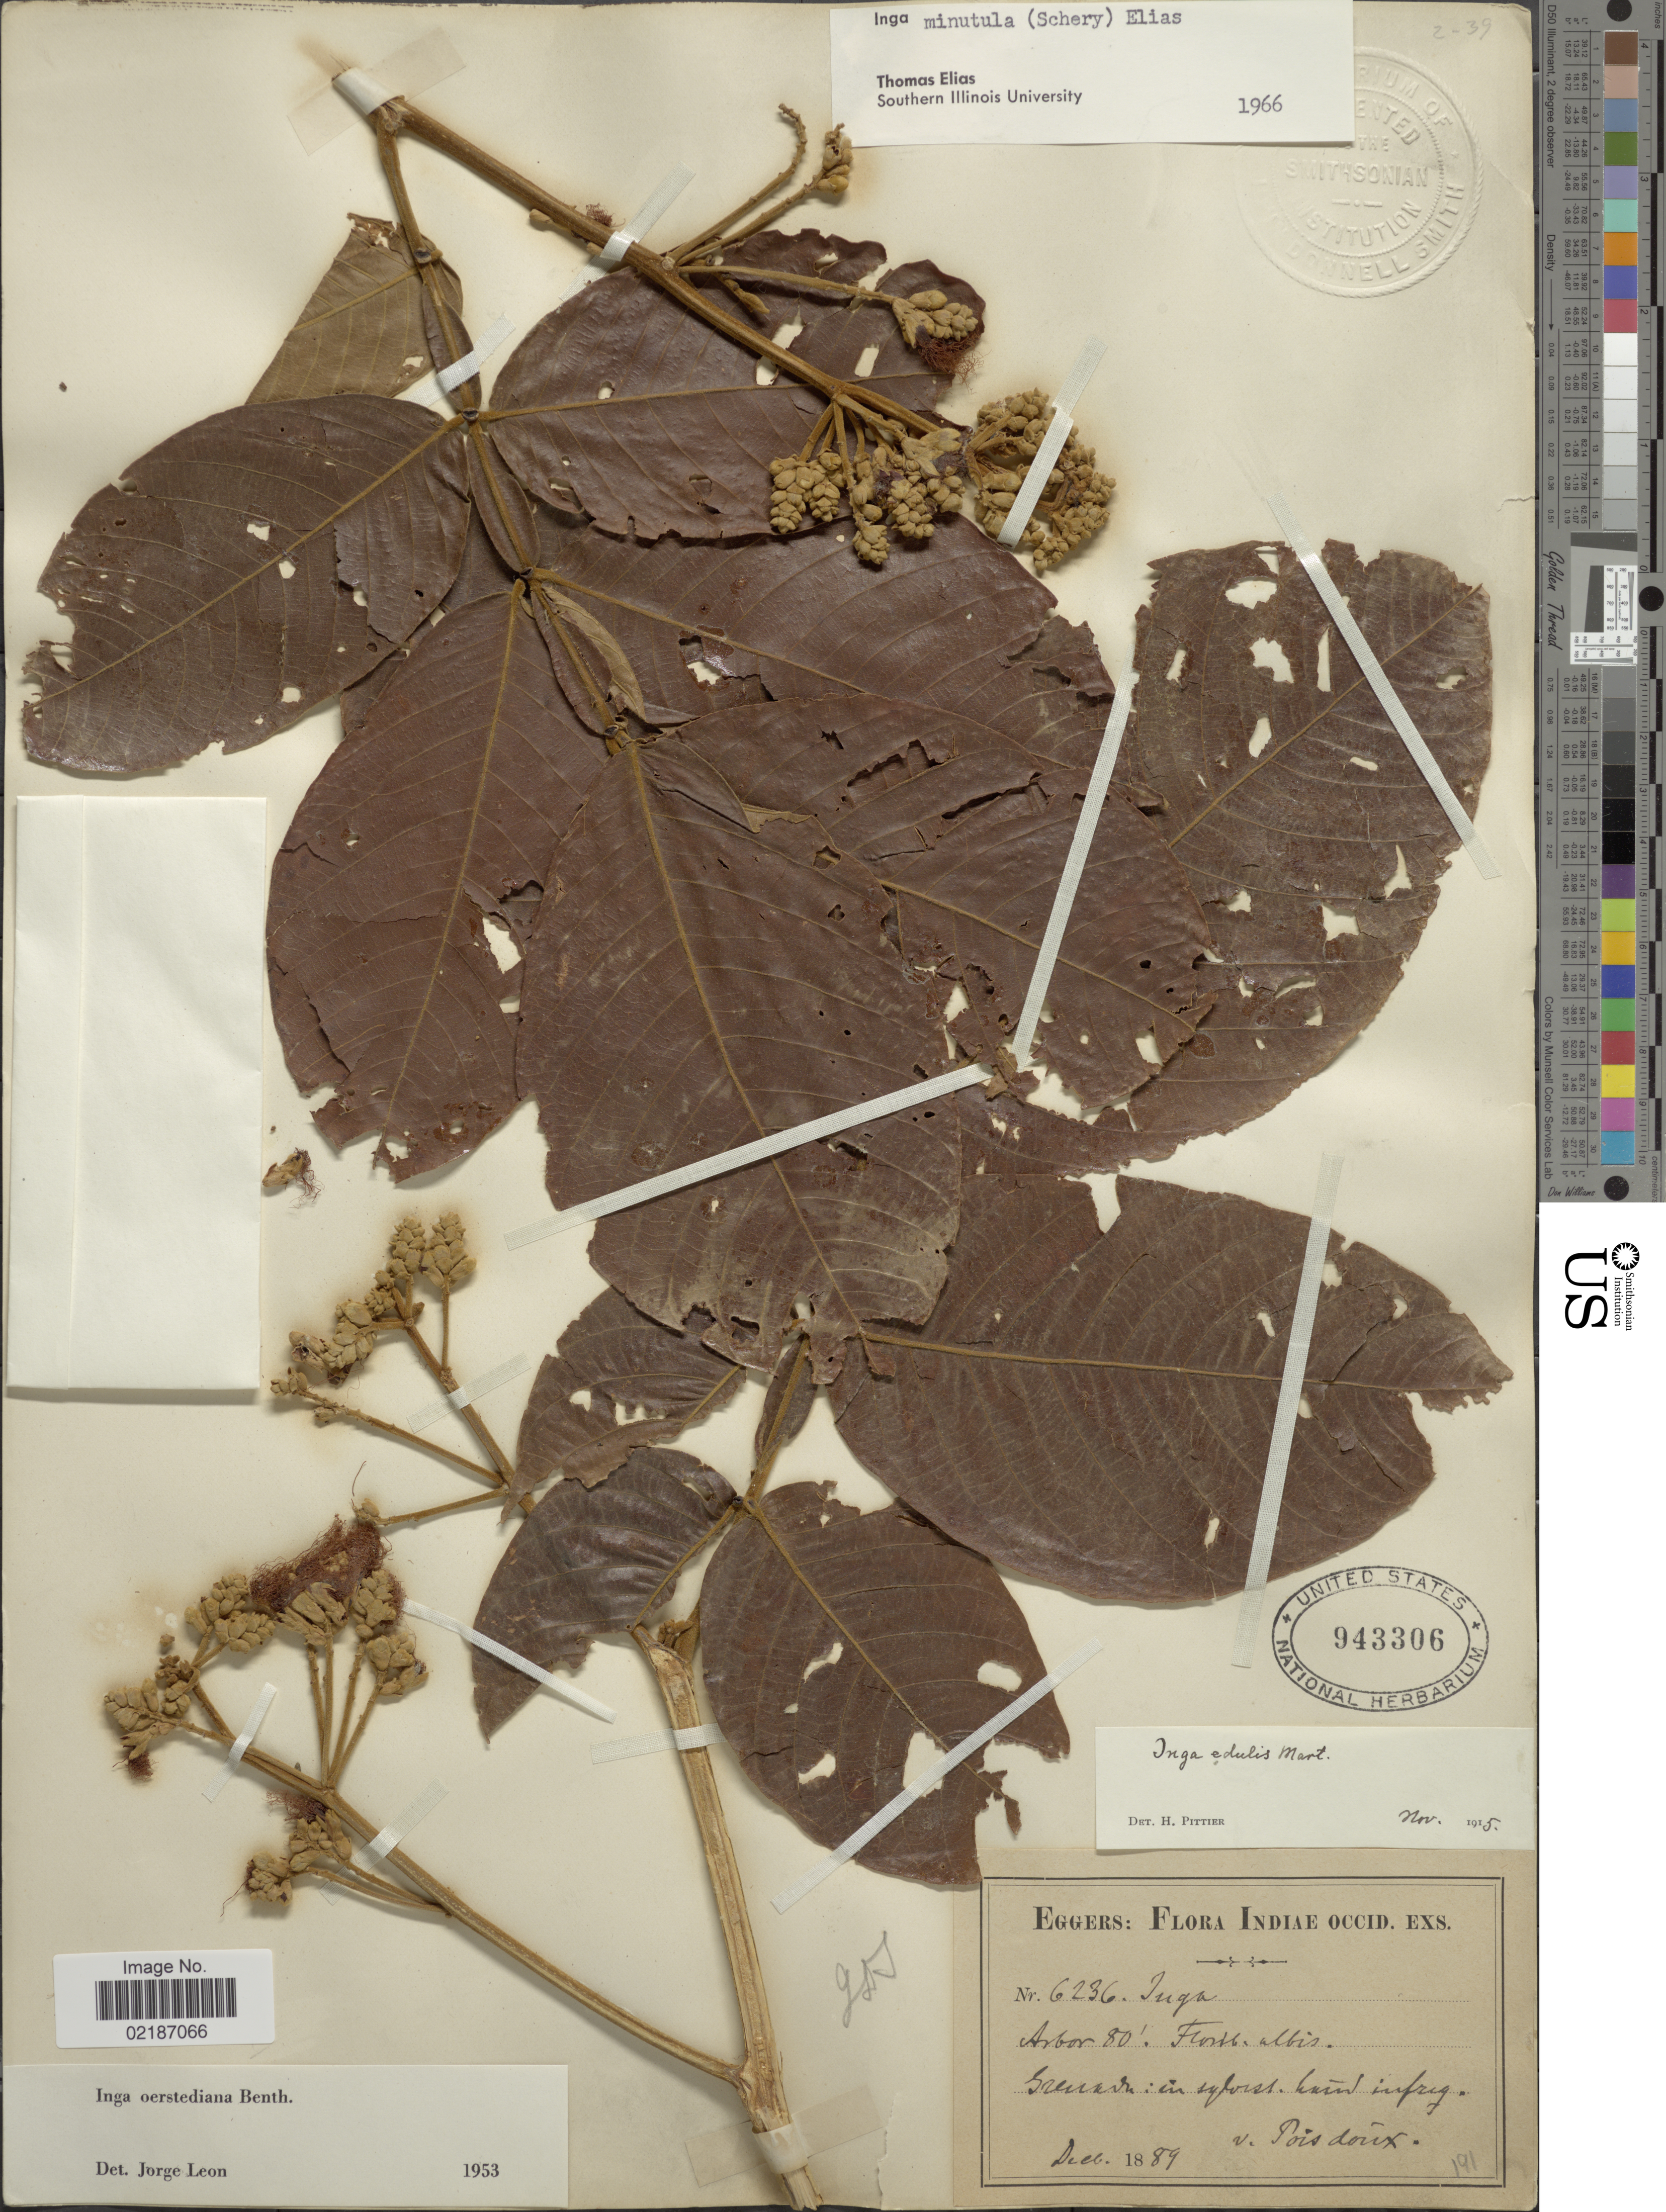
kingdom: Plantae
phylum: Tracheophyta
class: Magnoliopsida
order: Fabales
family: Fabaceae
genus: Inga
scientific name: Inga minutula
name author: (Schery) T.S. Elias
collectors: -. Eggers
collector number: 6236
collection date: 1889-12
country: Grenada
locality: Indiae Occid. Grenada: in sylvis Cuon infreq [interpreted]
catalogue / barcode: US 943306